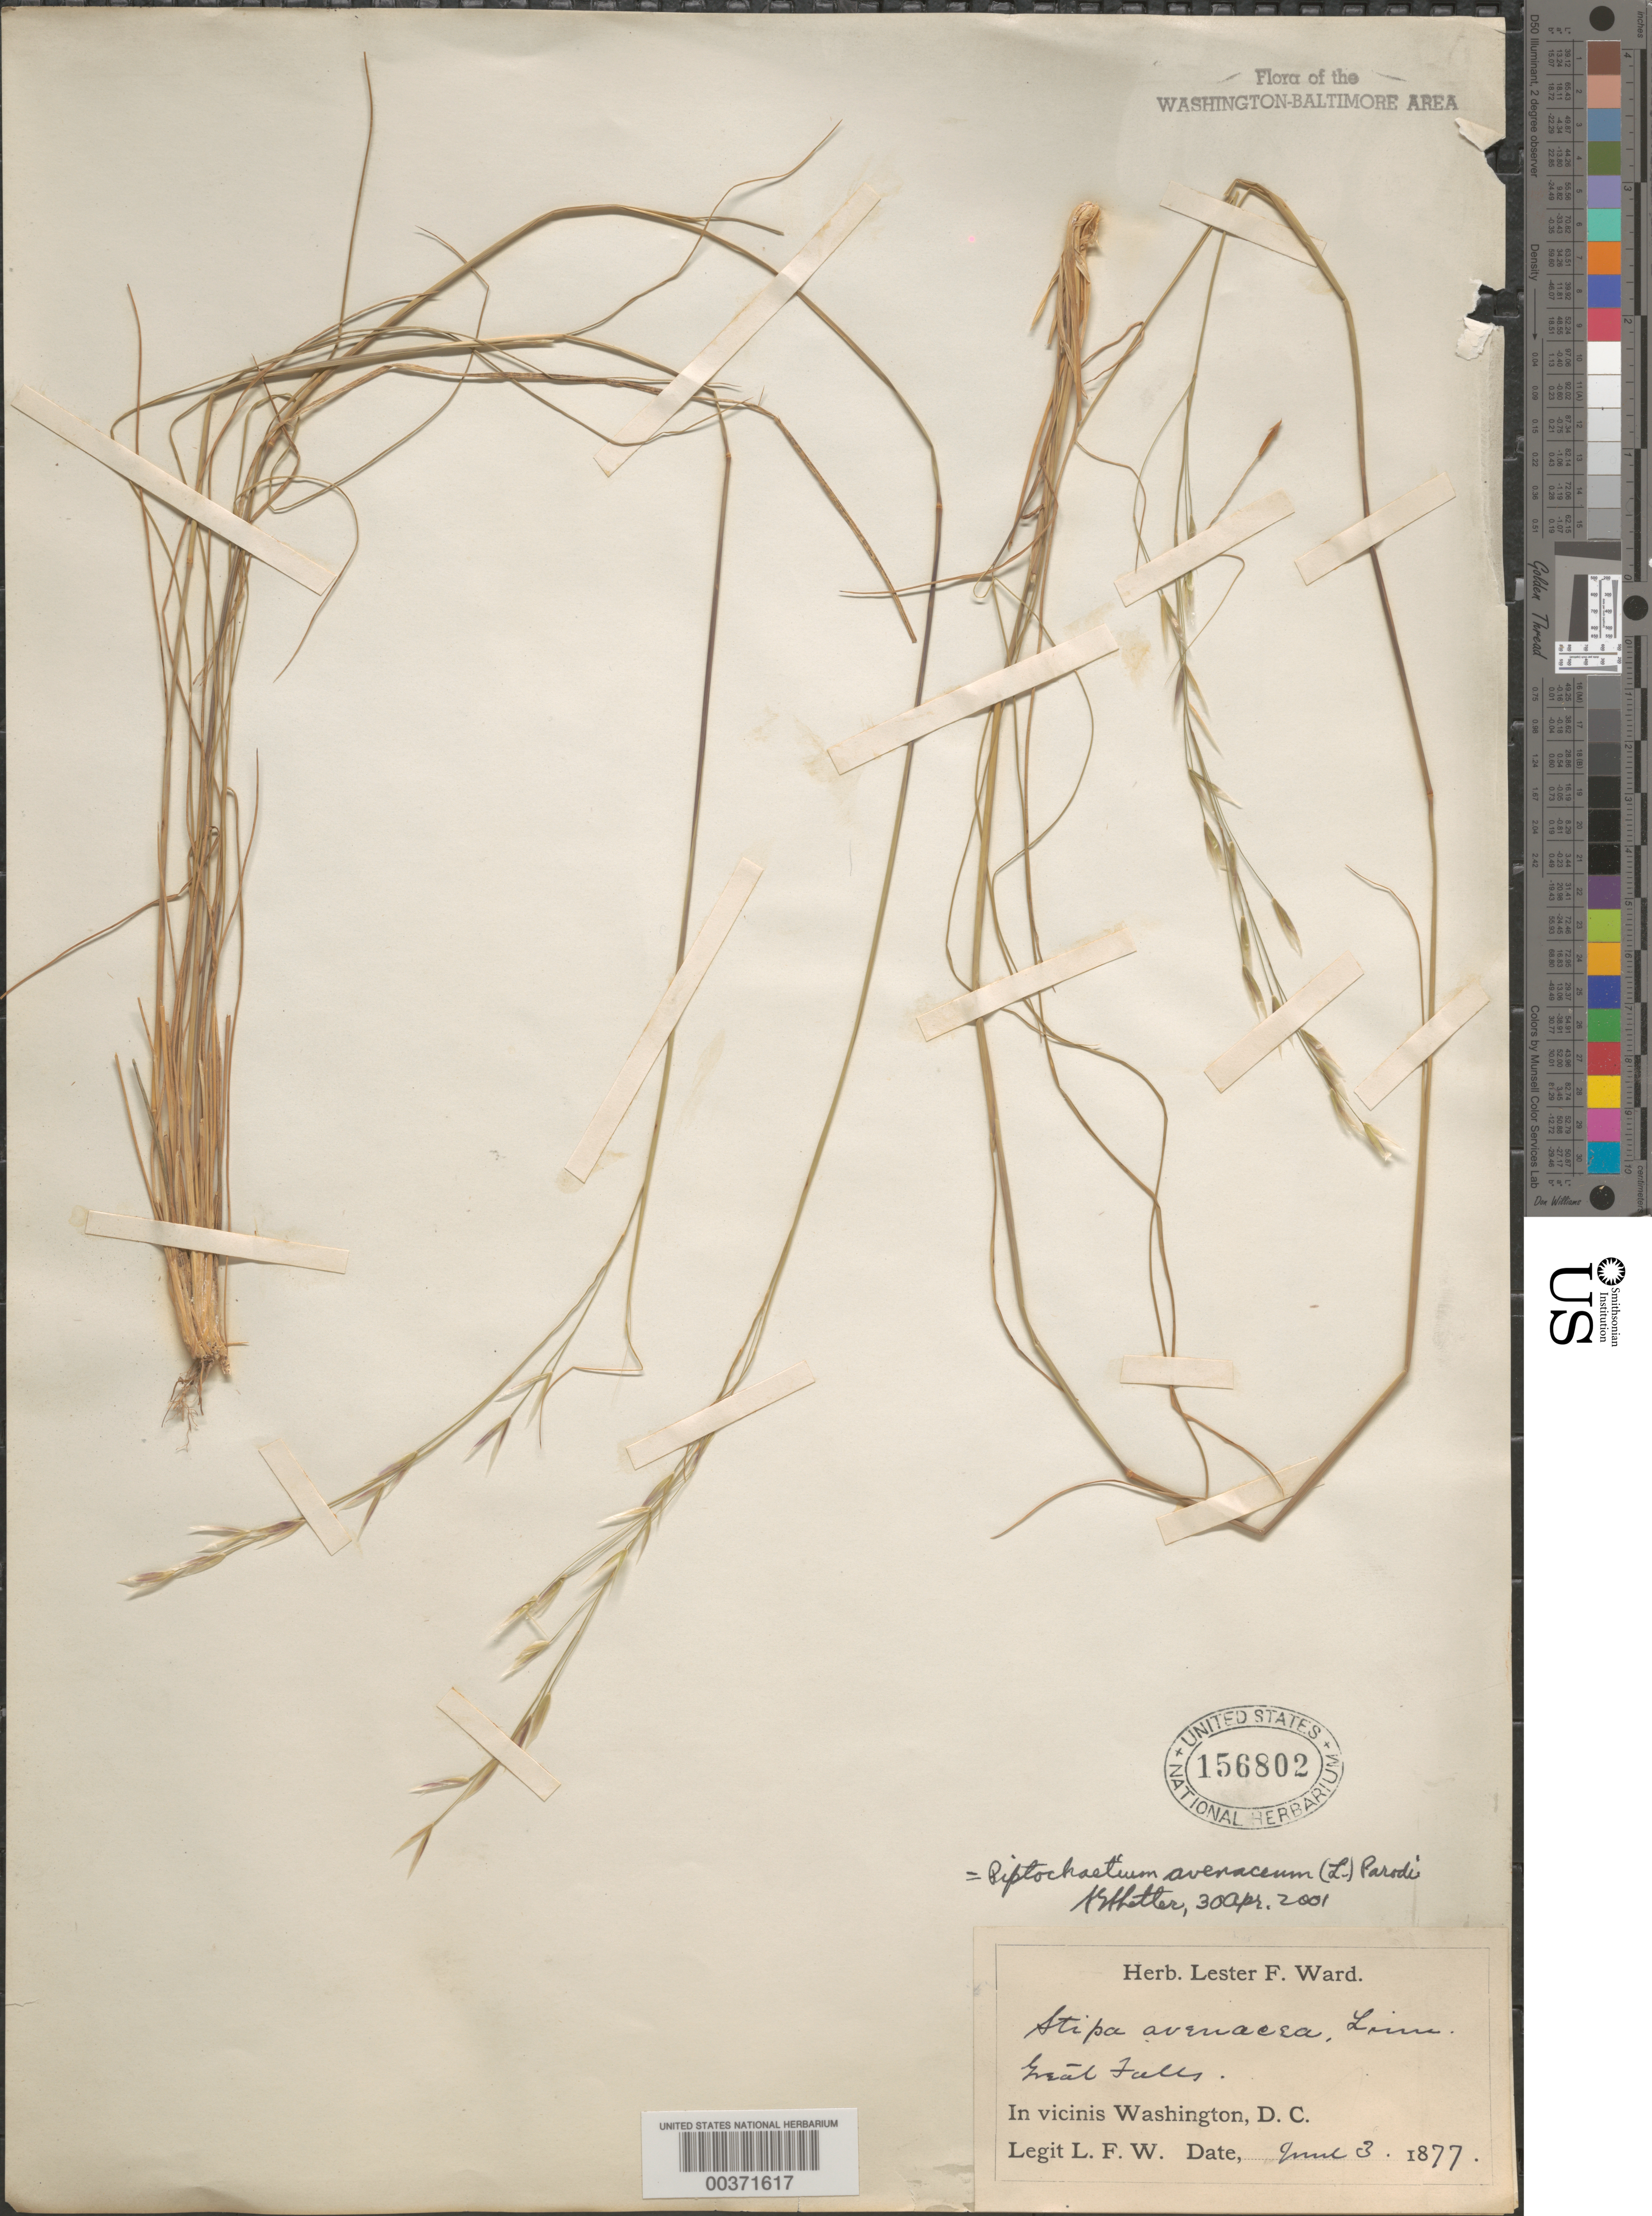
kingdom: Plantae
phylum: Tracheophyta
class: Liliopsida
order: Poales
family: Poaceae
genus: Piptochaetium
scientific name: Piptochaetium avenaceum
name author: (L.) Parodi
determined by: Shetler, Stanwyn G., (US), NMNH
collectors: L. F. Ward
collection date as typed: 03 Jun 1877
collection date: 1877-06-03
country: United States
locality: Great Falls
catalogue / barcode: US 156802